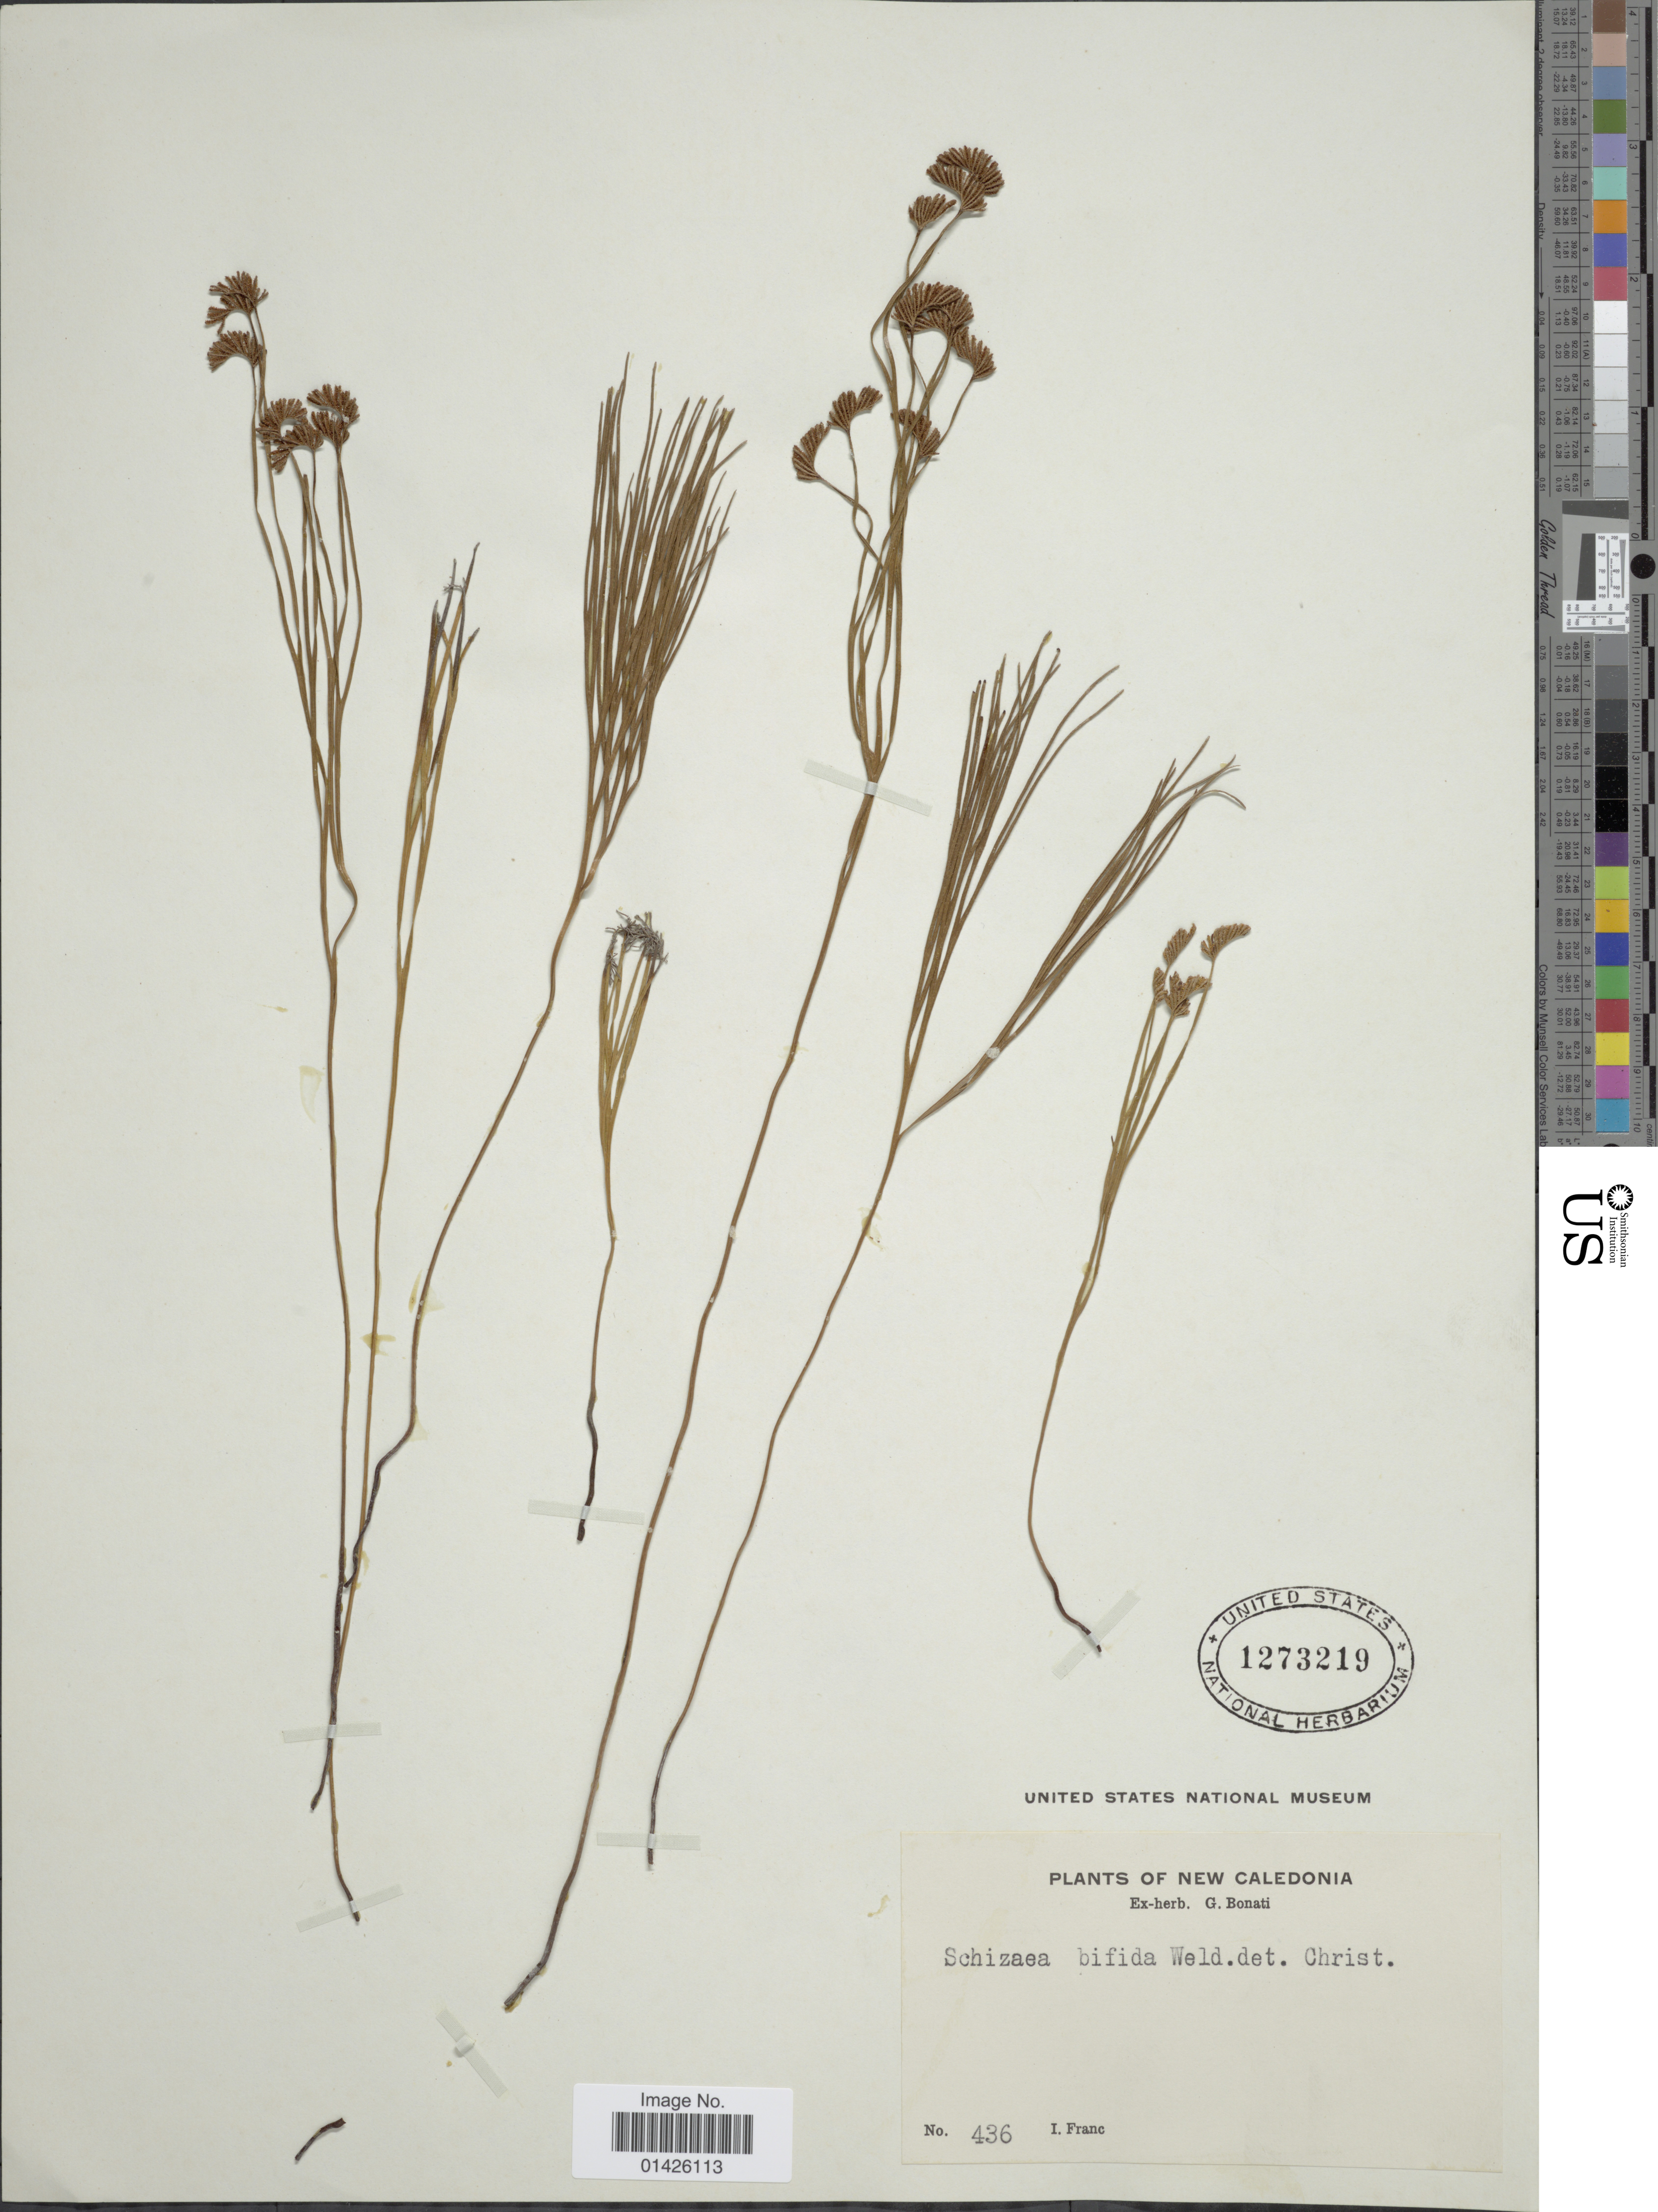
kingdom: Plantae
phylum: Tracheophyta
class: Polypodiopsida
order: Schizaeales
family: Schizaeaceae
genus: Schizaea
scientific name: Schizaea bifida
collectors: I. Franc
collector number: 436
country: New Caledonia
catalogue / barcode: US 1273219